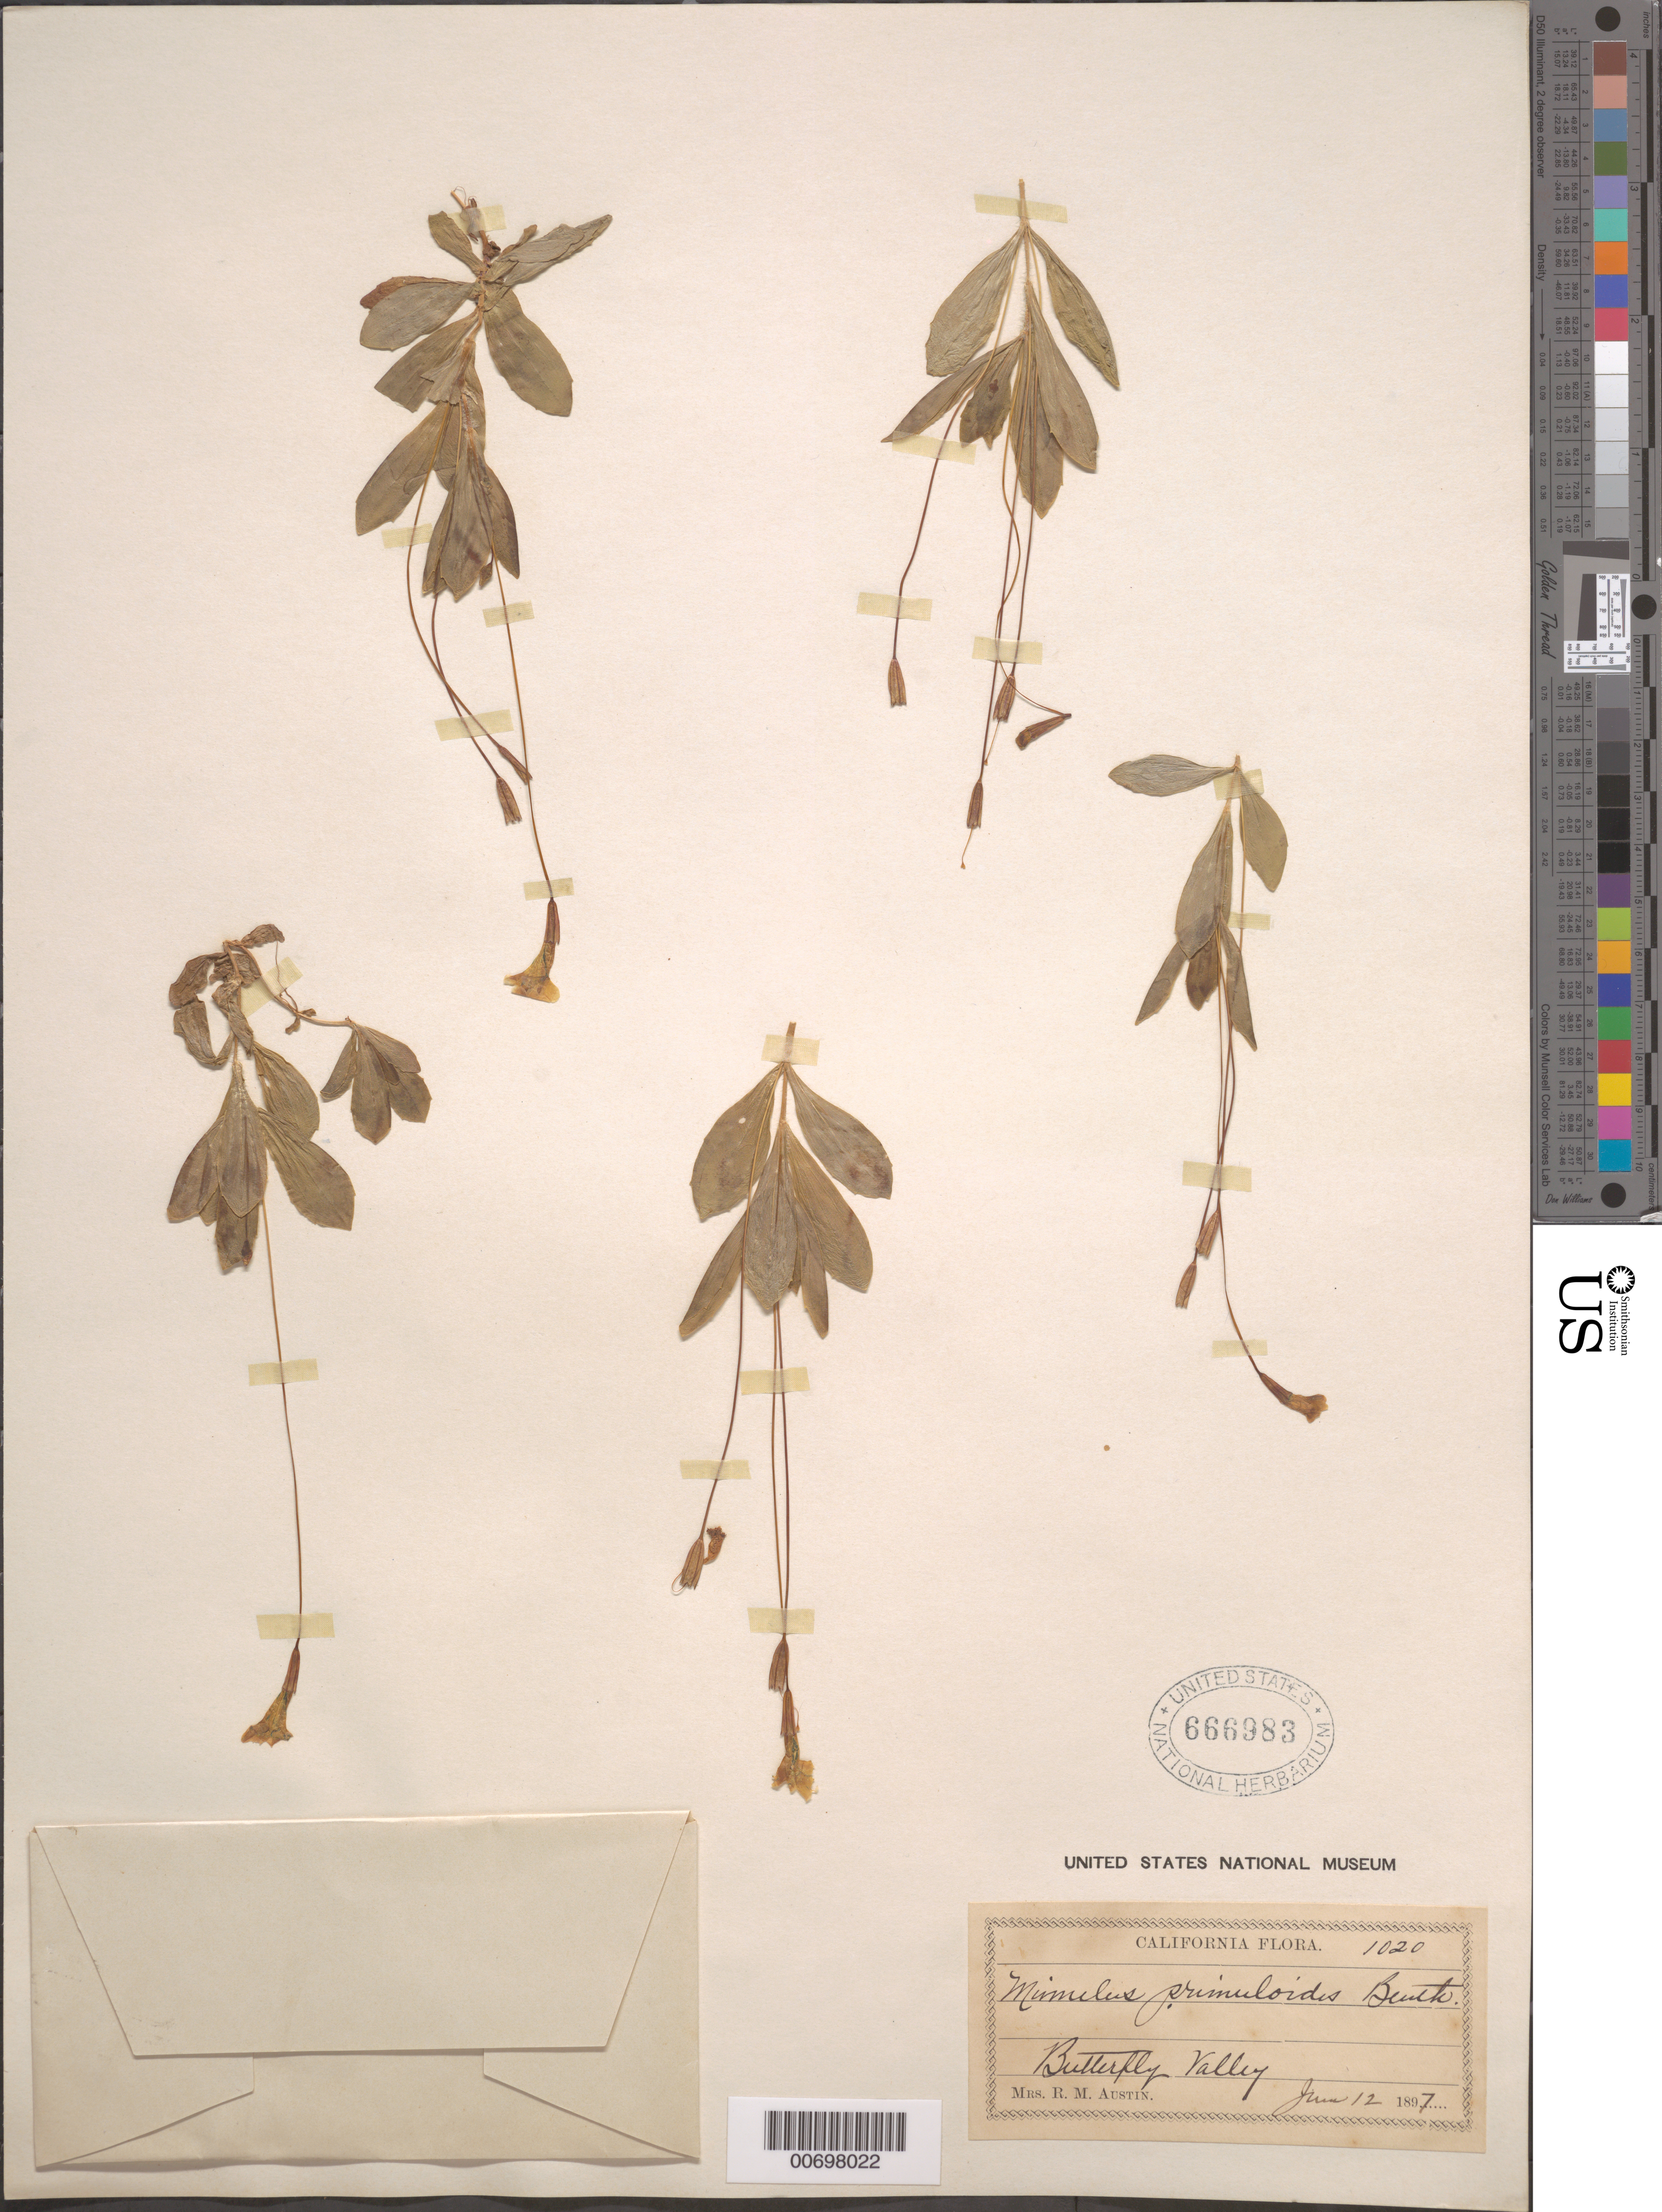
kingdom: Plantae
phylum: Tracheophyta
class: Magnoliopsida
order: Lamiales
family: Phrymaceae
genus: Mimulus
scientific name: Mimulus primuloides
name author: Benth.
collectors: R. Austin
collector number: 1020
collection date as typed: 12 Jun 1897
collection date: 1897-06-12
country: United States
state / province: California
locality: Butterfly Valley.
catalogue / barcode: US 666983